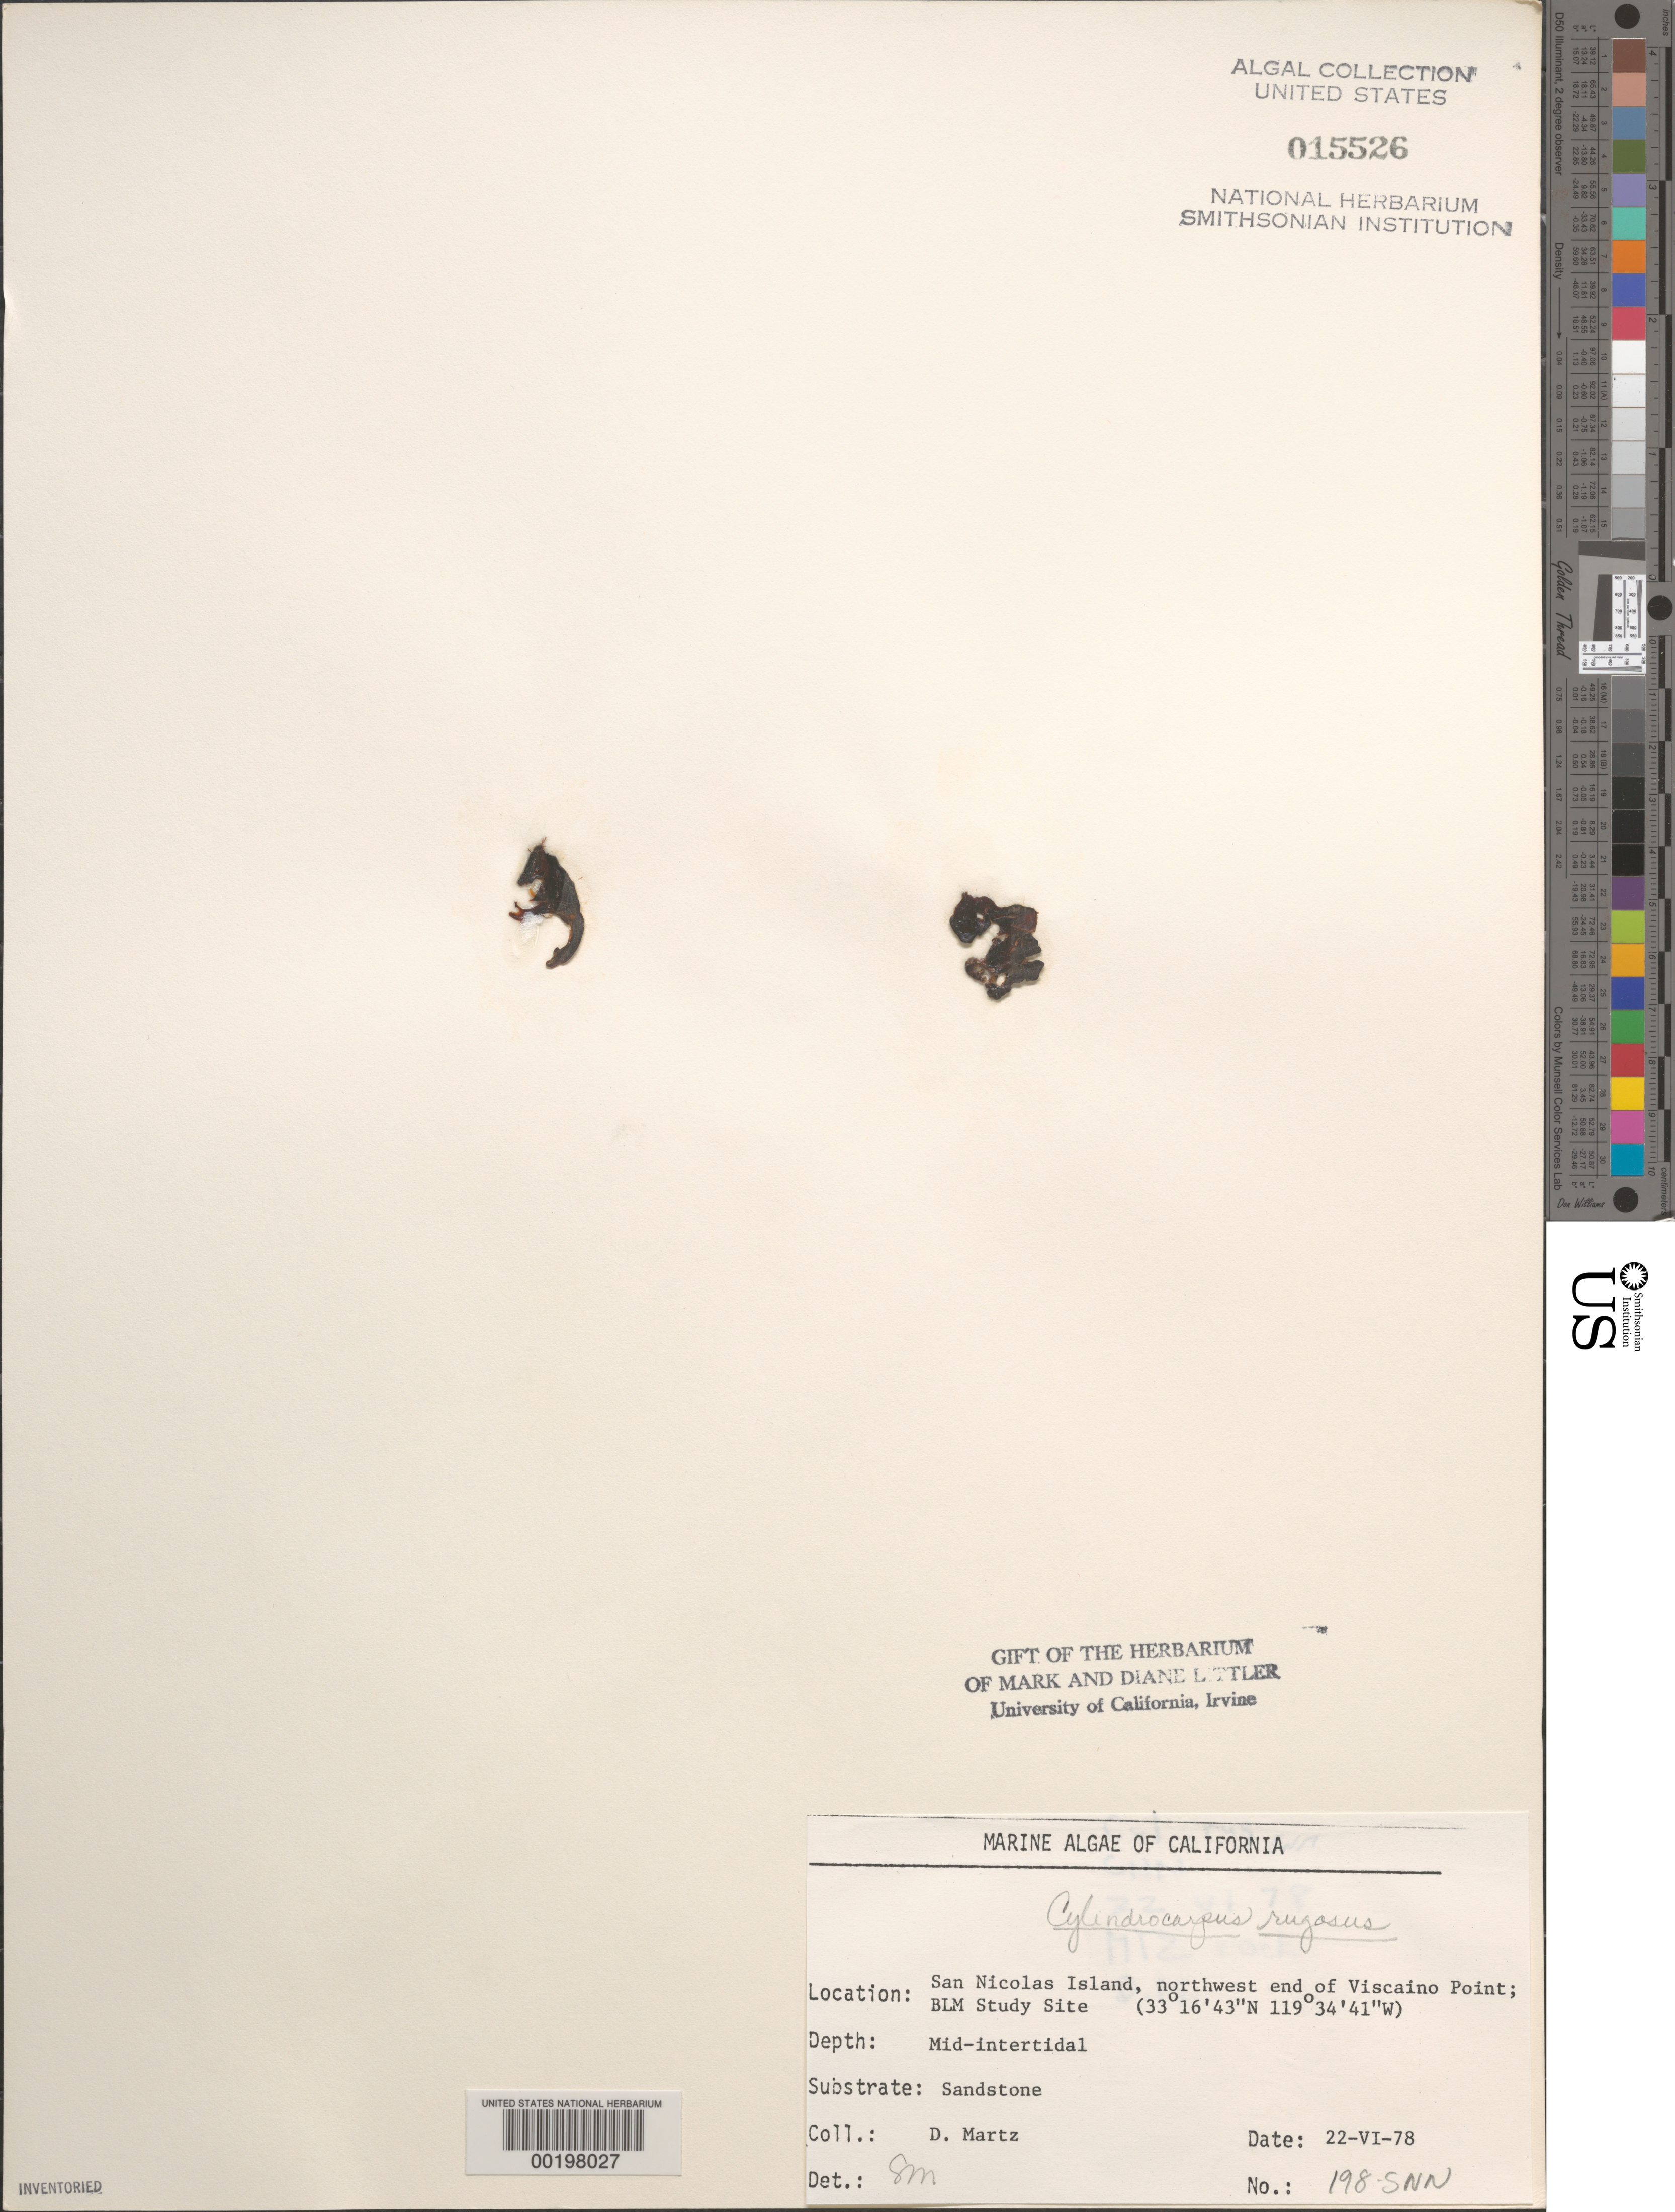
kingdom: Chromista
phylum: Ochrophyta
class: Phaeophyceae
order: Ectocarpales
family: Petrospongiaceae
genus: Petrospongium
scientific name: Petrospongium rugosum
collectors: D. Martz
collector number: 198-snn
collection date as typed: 22 Jun 1978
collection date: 1978-06-22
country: United States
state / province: California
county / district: Ventura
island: San Nicolas Island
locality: Viscaino Point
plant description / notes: BLM-SOCALBIGHT Rocky Intertidal Survey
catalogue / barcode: US 15526